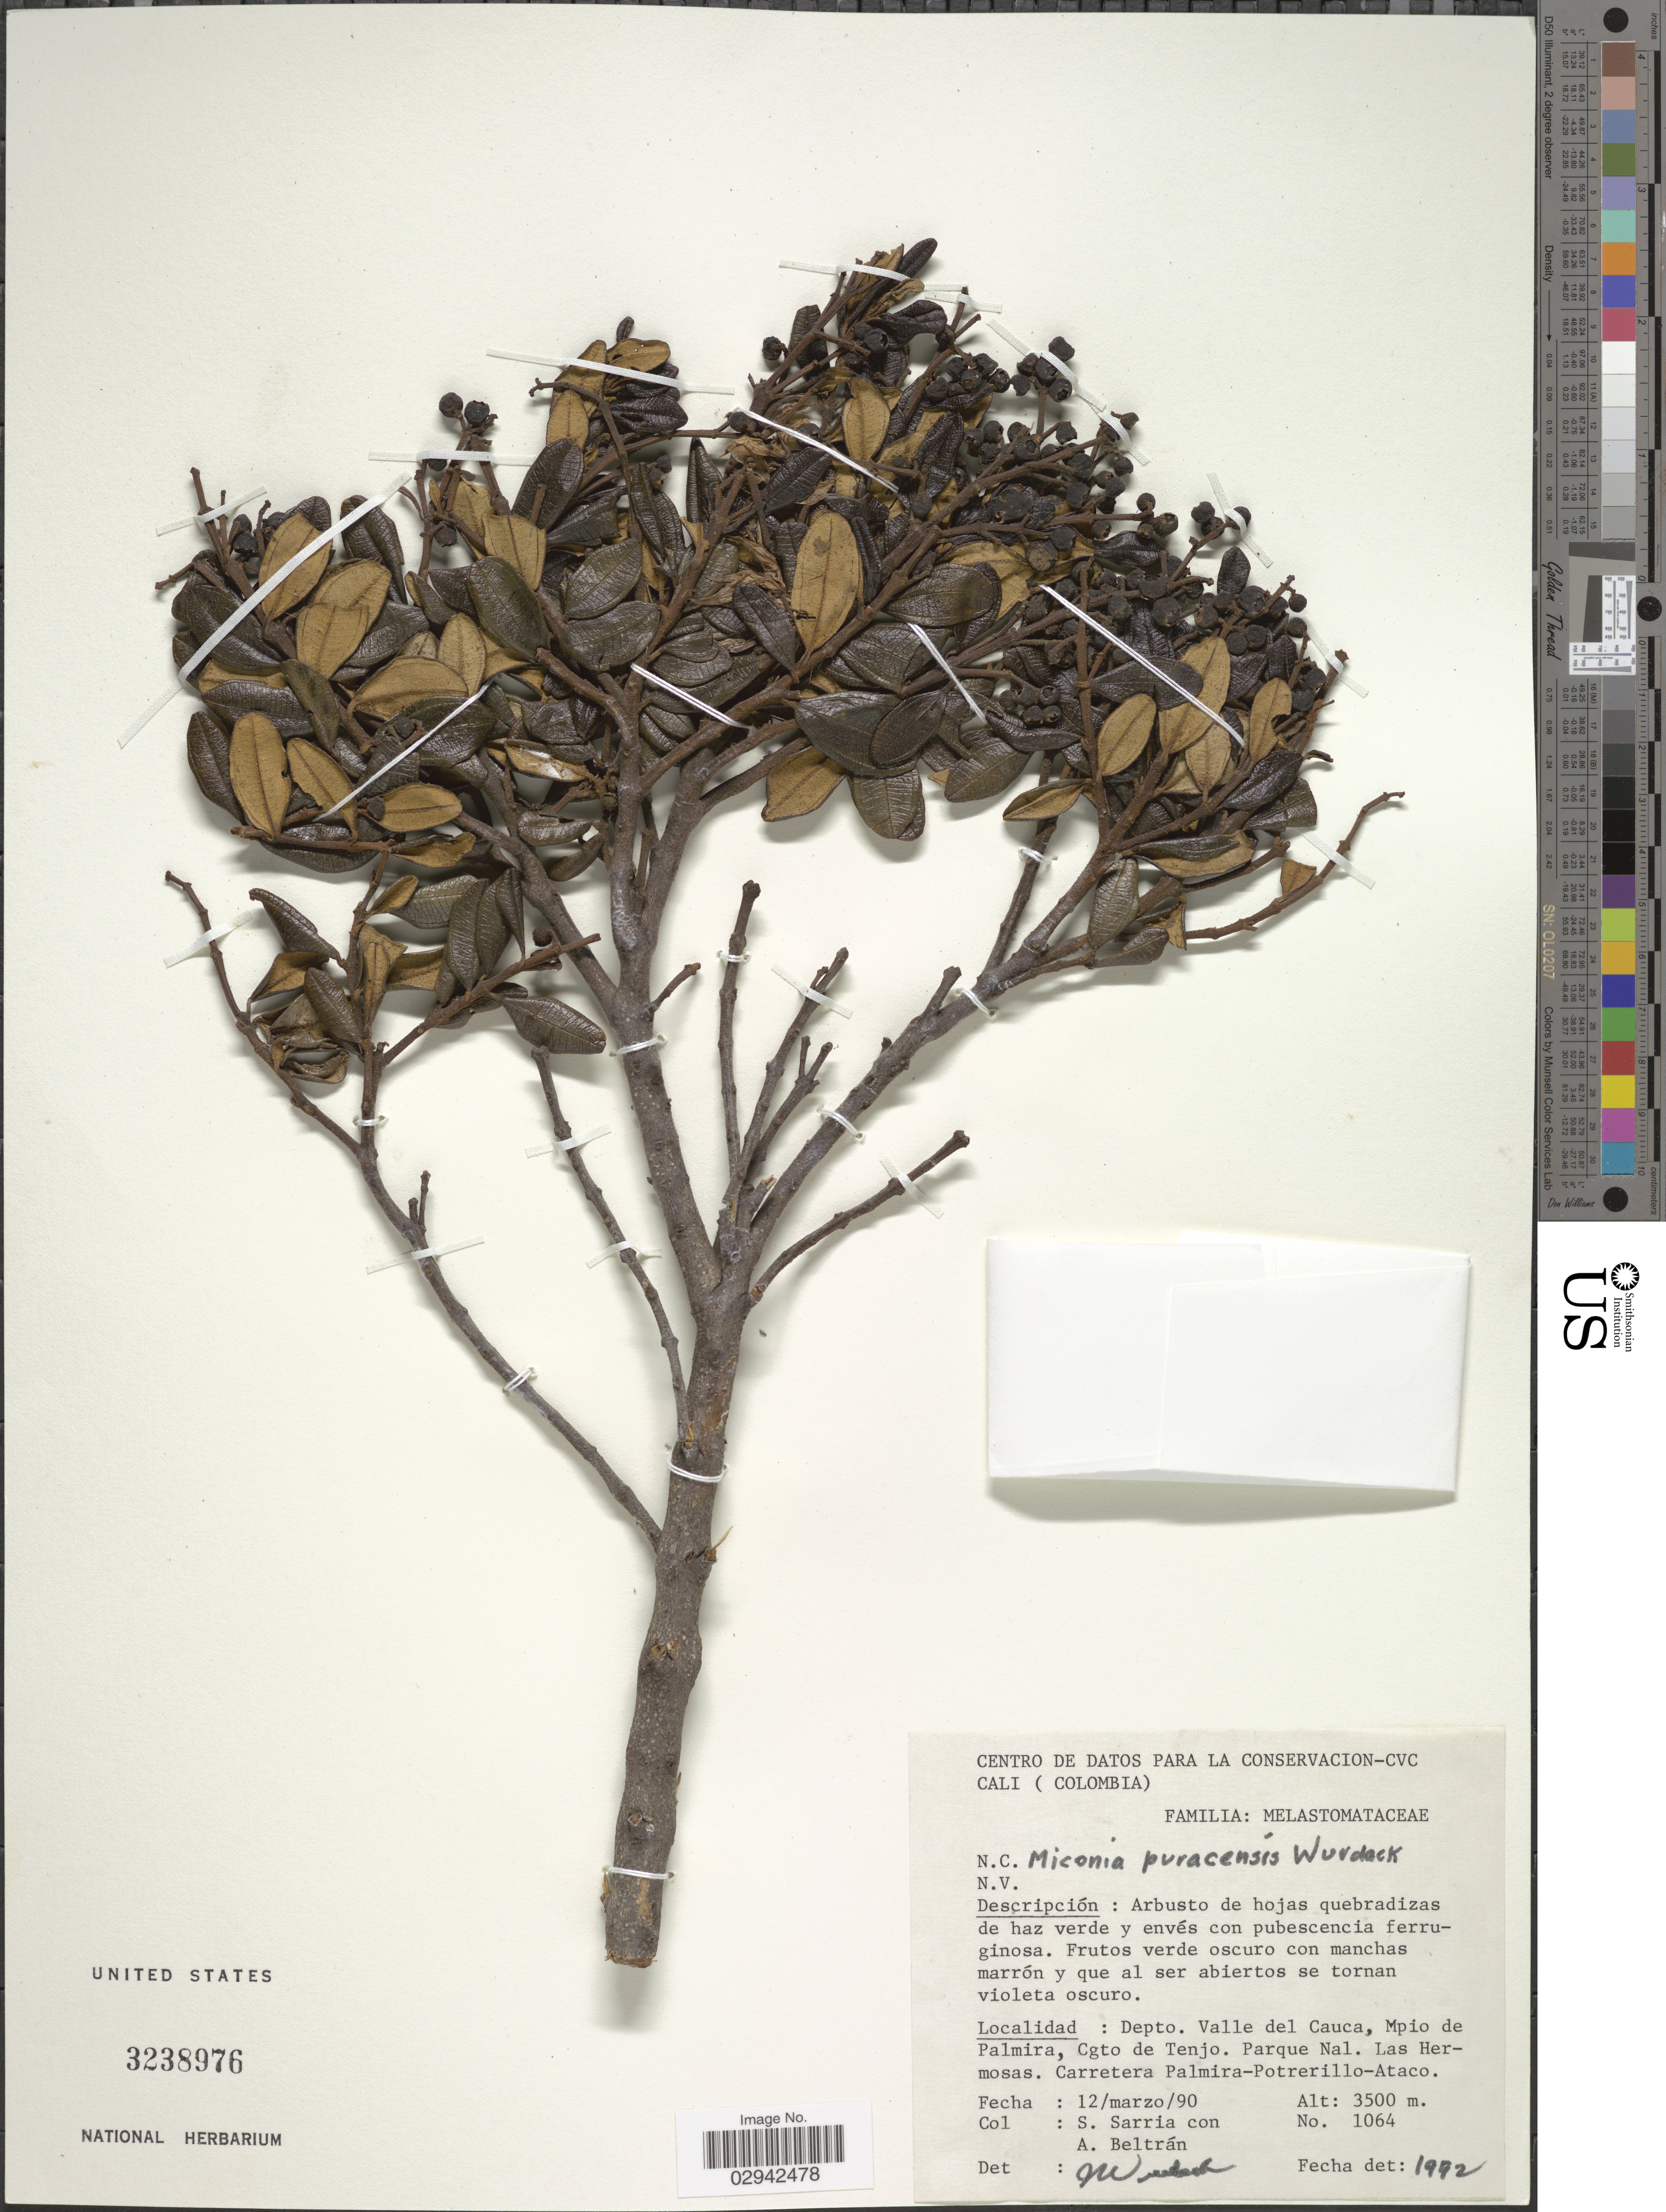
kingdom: Plantae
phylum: Tracheophyta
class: Magnoliopsida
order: Myrtales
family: Melastomataceae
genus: Miconia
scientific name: Miconia puracensis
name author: Wurdack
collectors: S. Sarria & G. Beltran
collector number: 1064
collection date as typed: Transcribed d/m/y: 12/3/90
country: Colombia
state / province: Valle del Cauca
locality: Depto. Valle del Cauca, Mpio de Palmira, Cgto de Tenjo, Parque Nal, Las Hermosas, Carretera Palmira-Potrerillo-Ataco.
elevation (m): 3500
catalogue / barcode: US 3238976